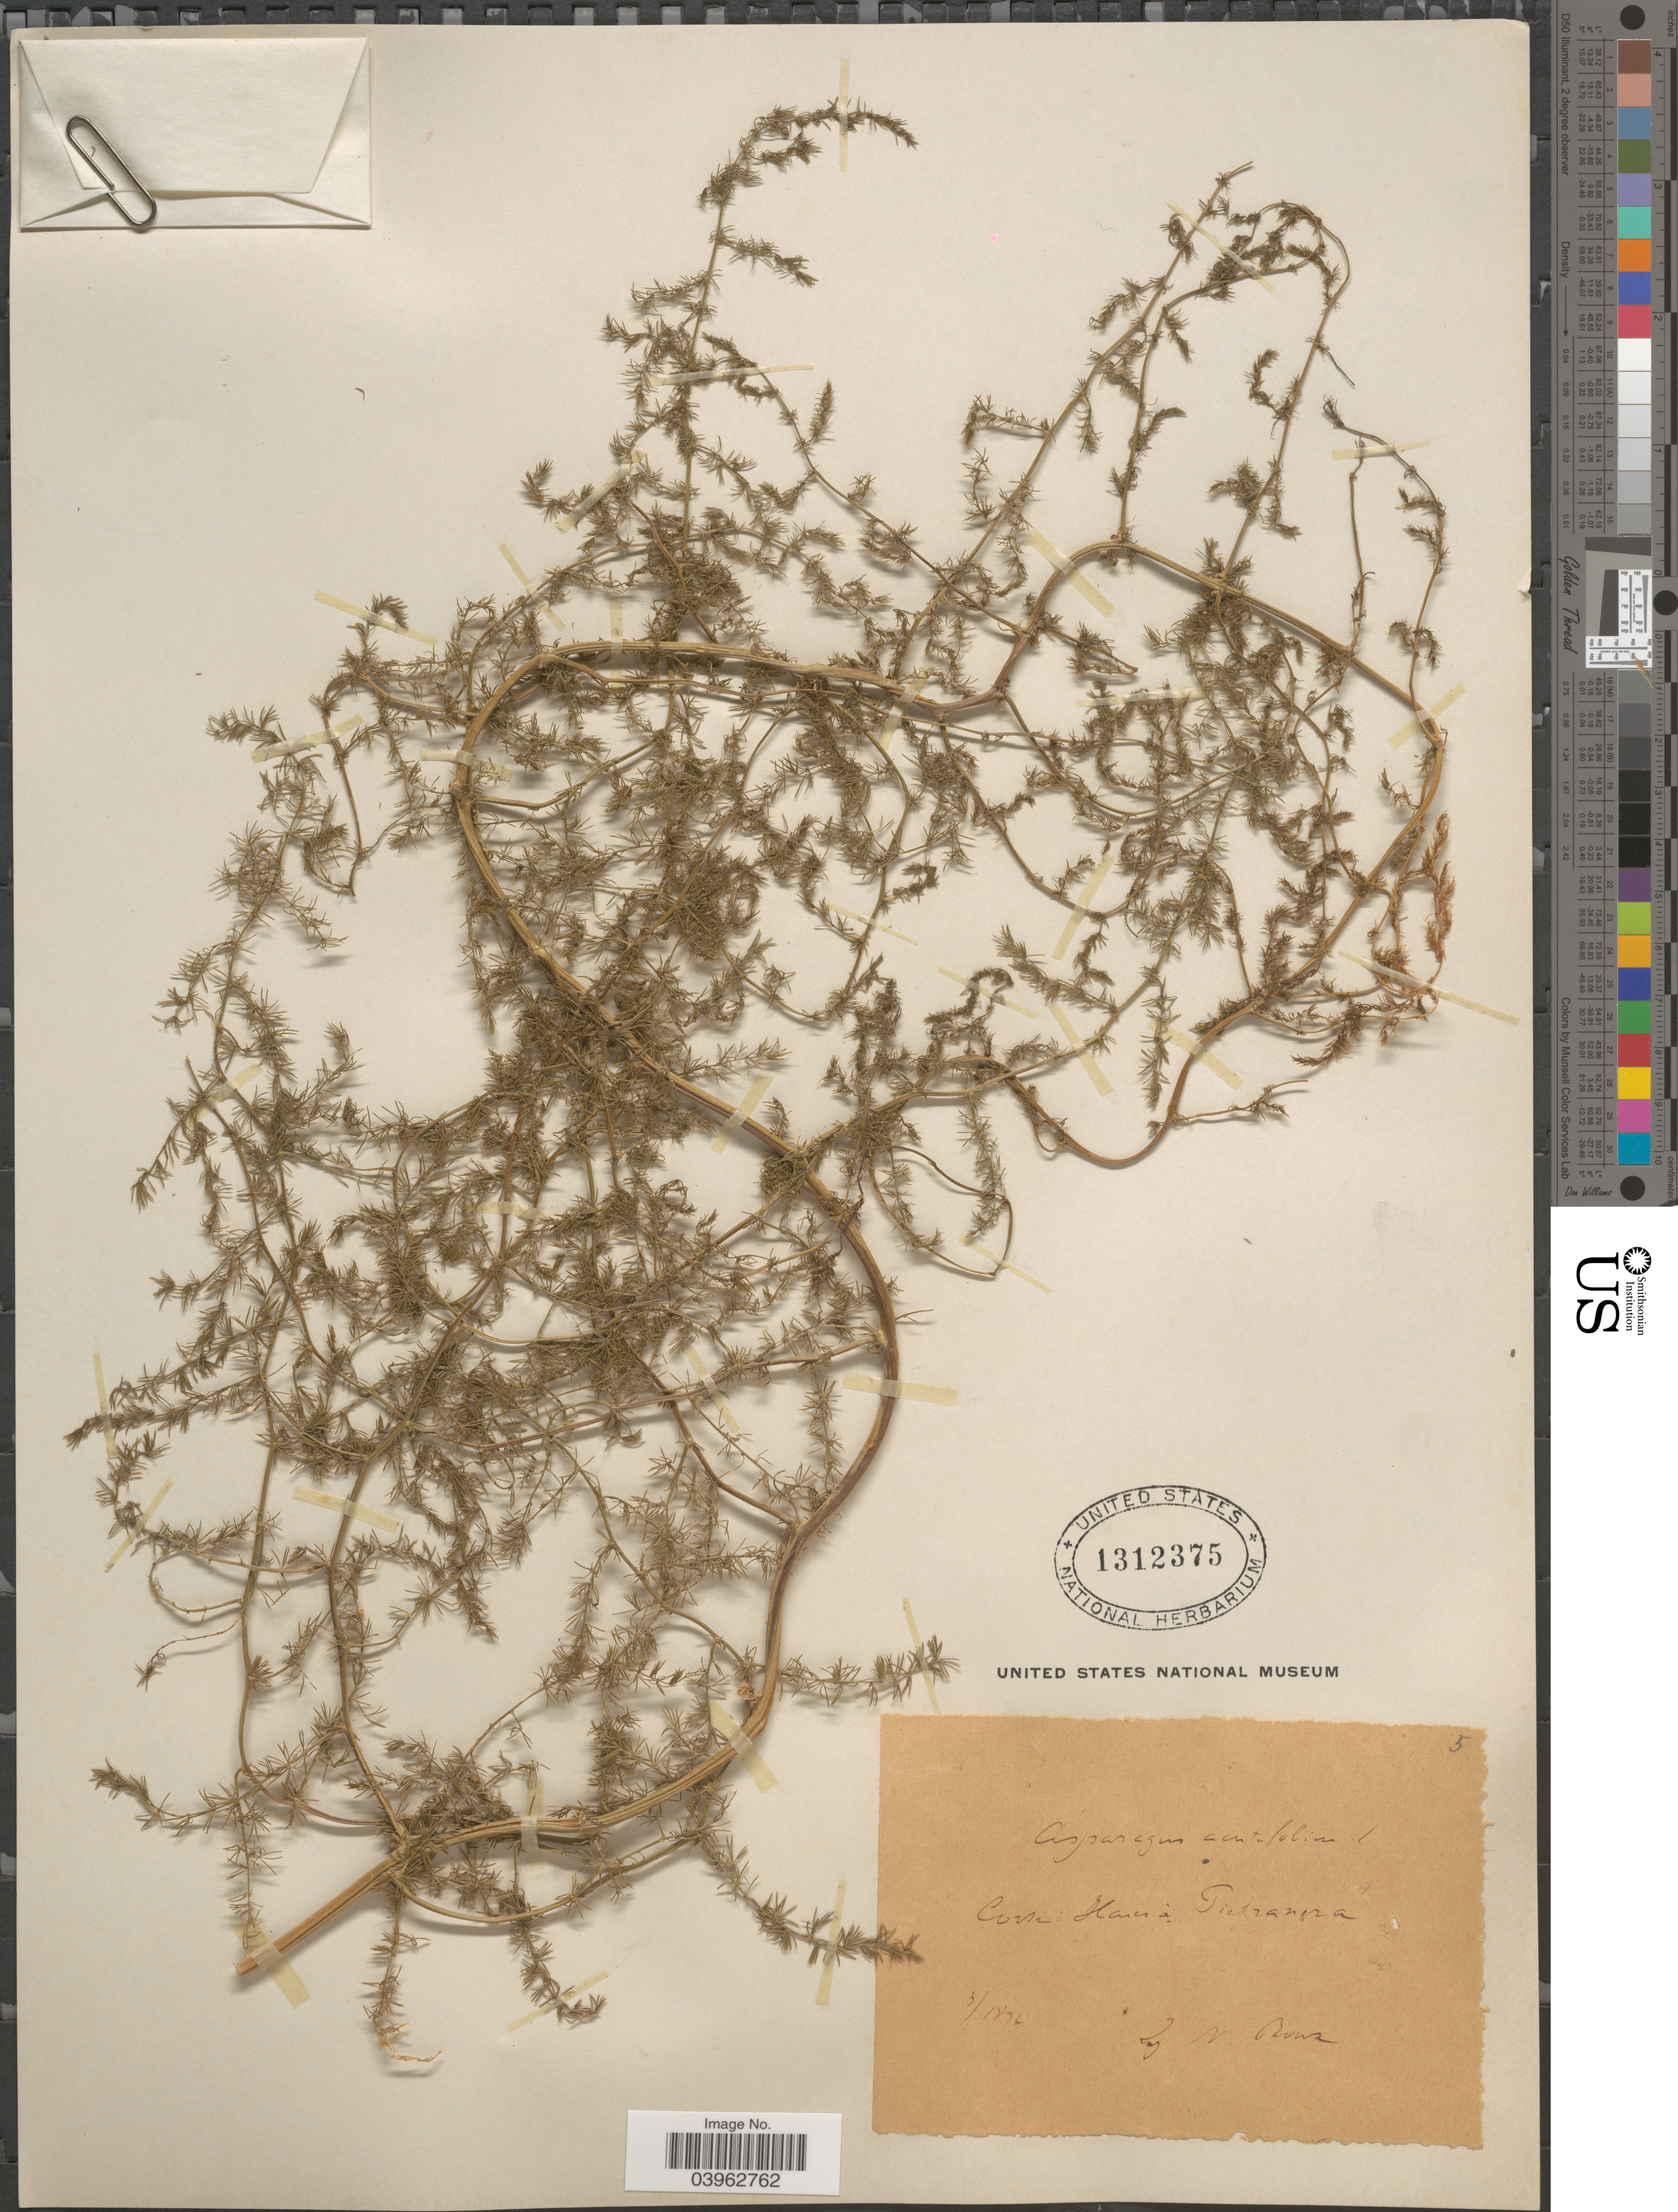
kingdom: Plantae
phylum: Tracheophyta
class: Liliopsida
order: Asparagales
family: Asparagaceae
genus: Asparagus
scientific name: Asparagus acutifolius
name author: L.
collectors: N. Roux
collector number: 5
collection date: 1872-03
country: France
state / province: Corsica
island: Corse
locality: Hain [interpreted] a Pietranera.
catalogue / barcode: US 1312375